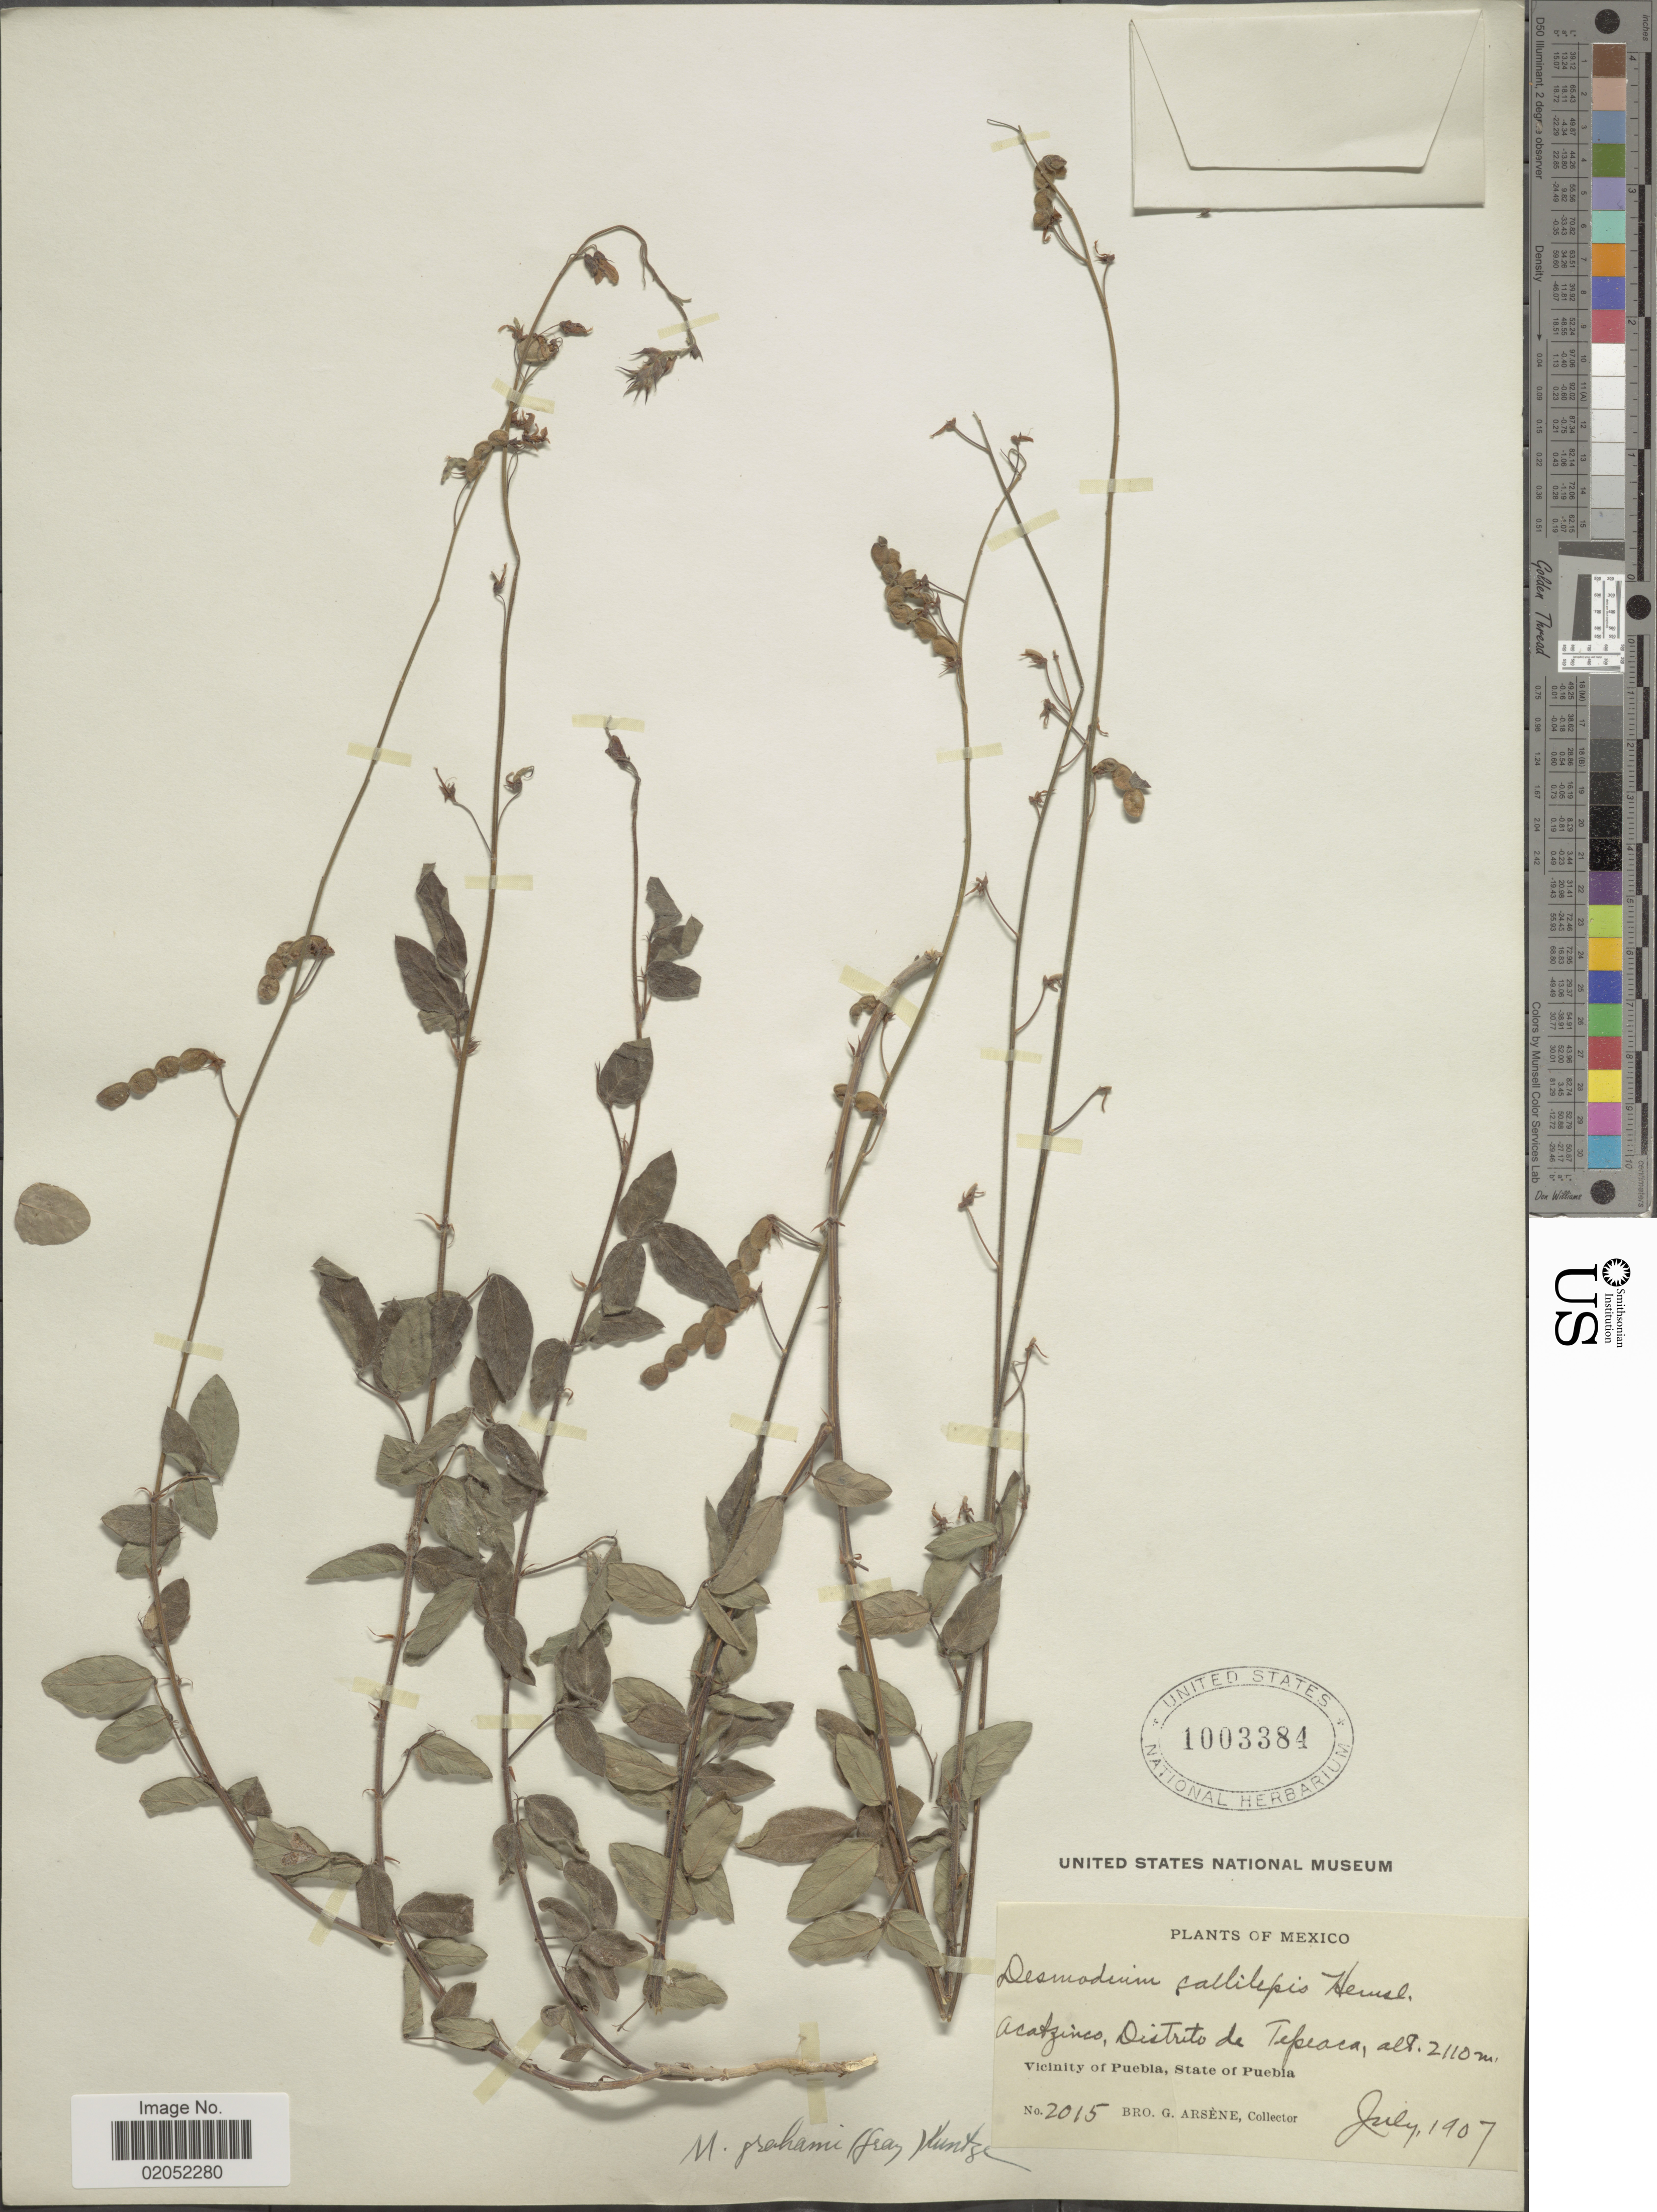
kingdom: Plantae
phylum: Tracheophyta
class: Magnoliopsida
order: Fabales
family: Fabaceae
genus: Desmodium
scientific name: Desmodium grahamii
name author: A. Gray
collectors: Bro. G. Arsène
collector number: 2015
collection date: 1907-07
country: Mexico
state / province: Puebla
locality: Mexico, Acatzinco, Distrito de Tepeaca, Vicinity of Puebla, State of Puebla.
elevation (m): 2110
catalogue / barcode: US 1003384